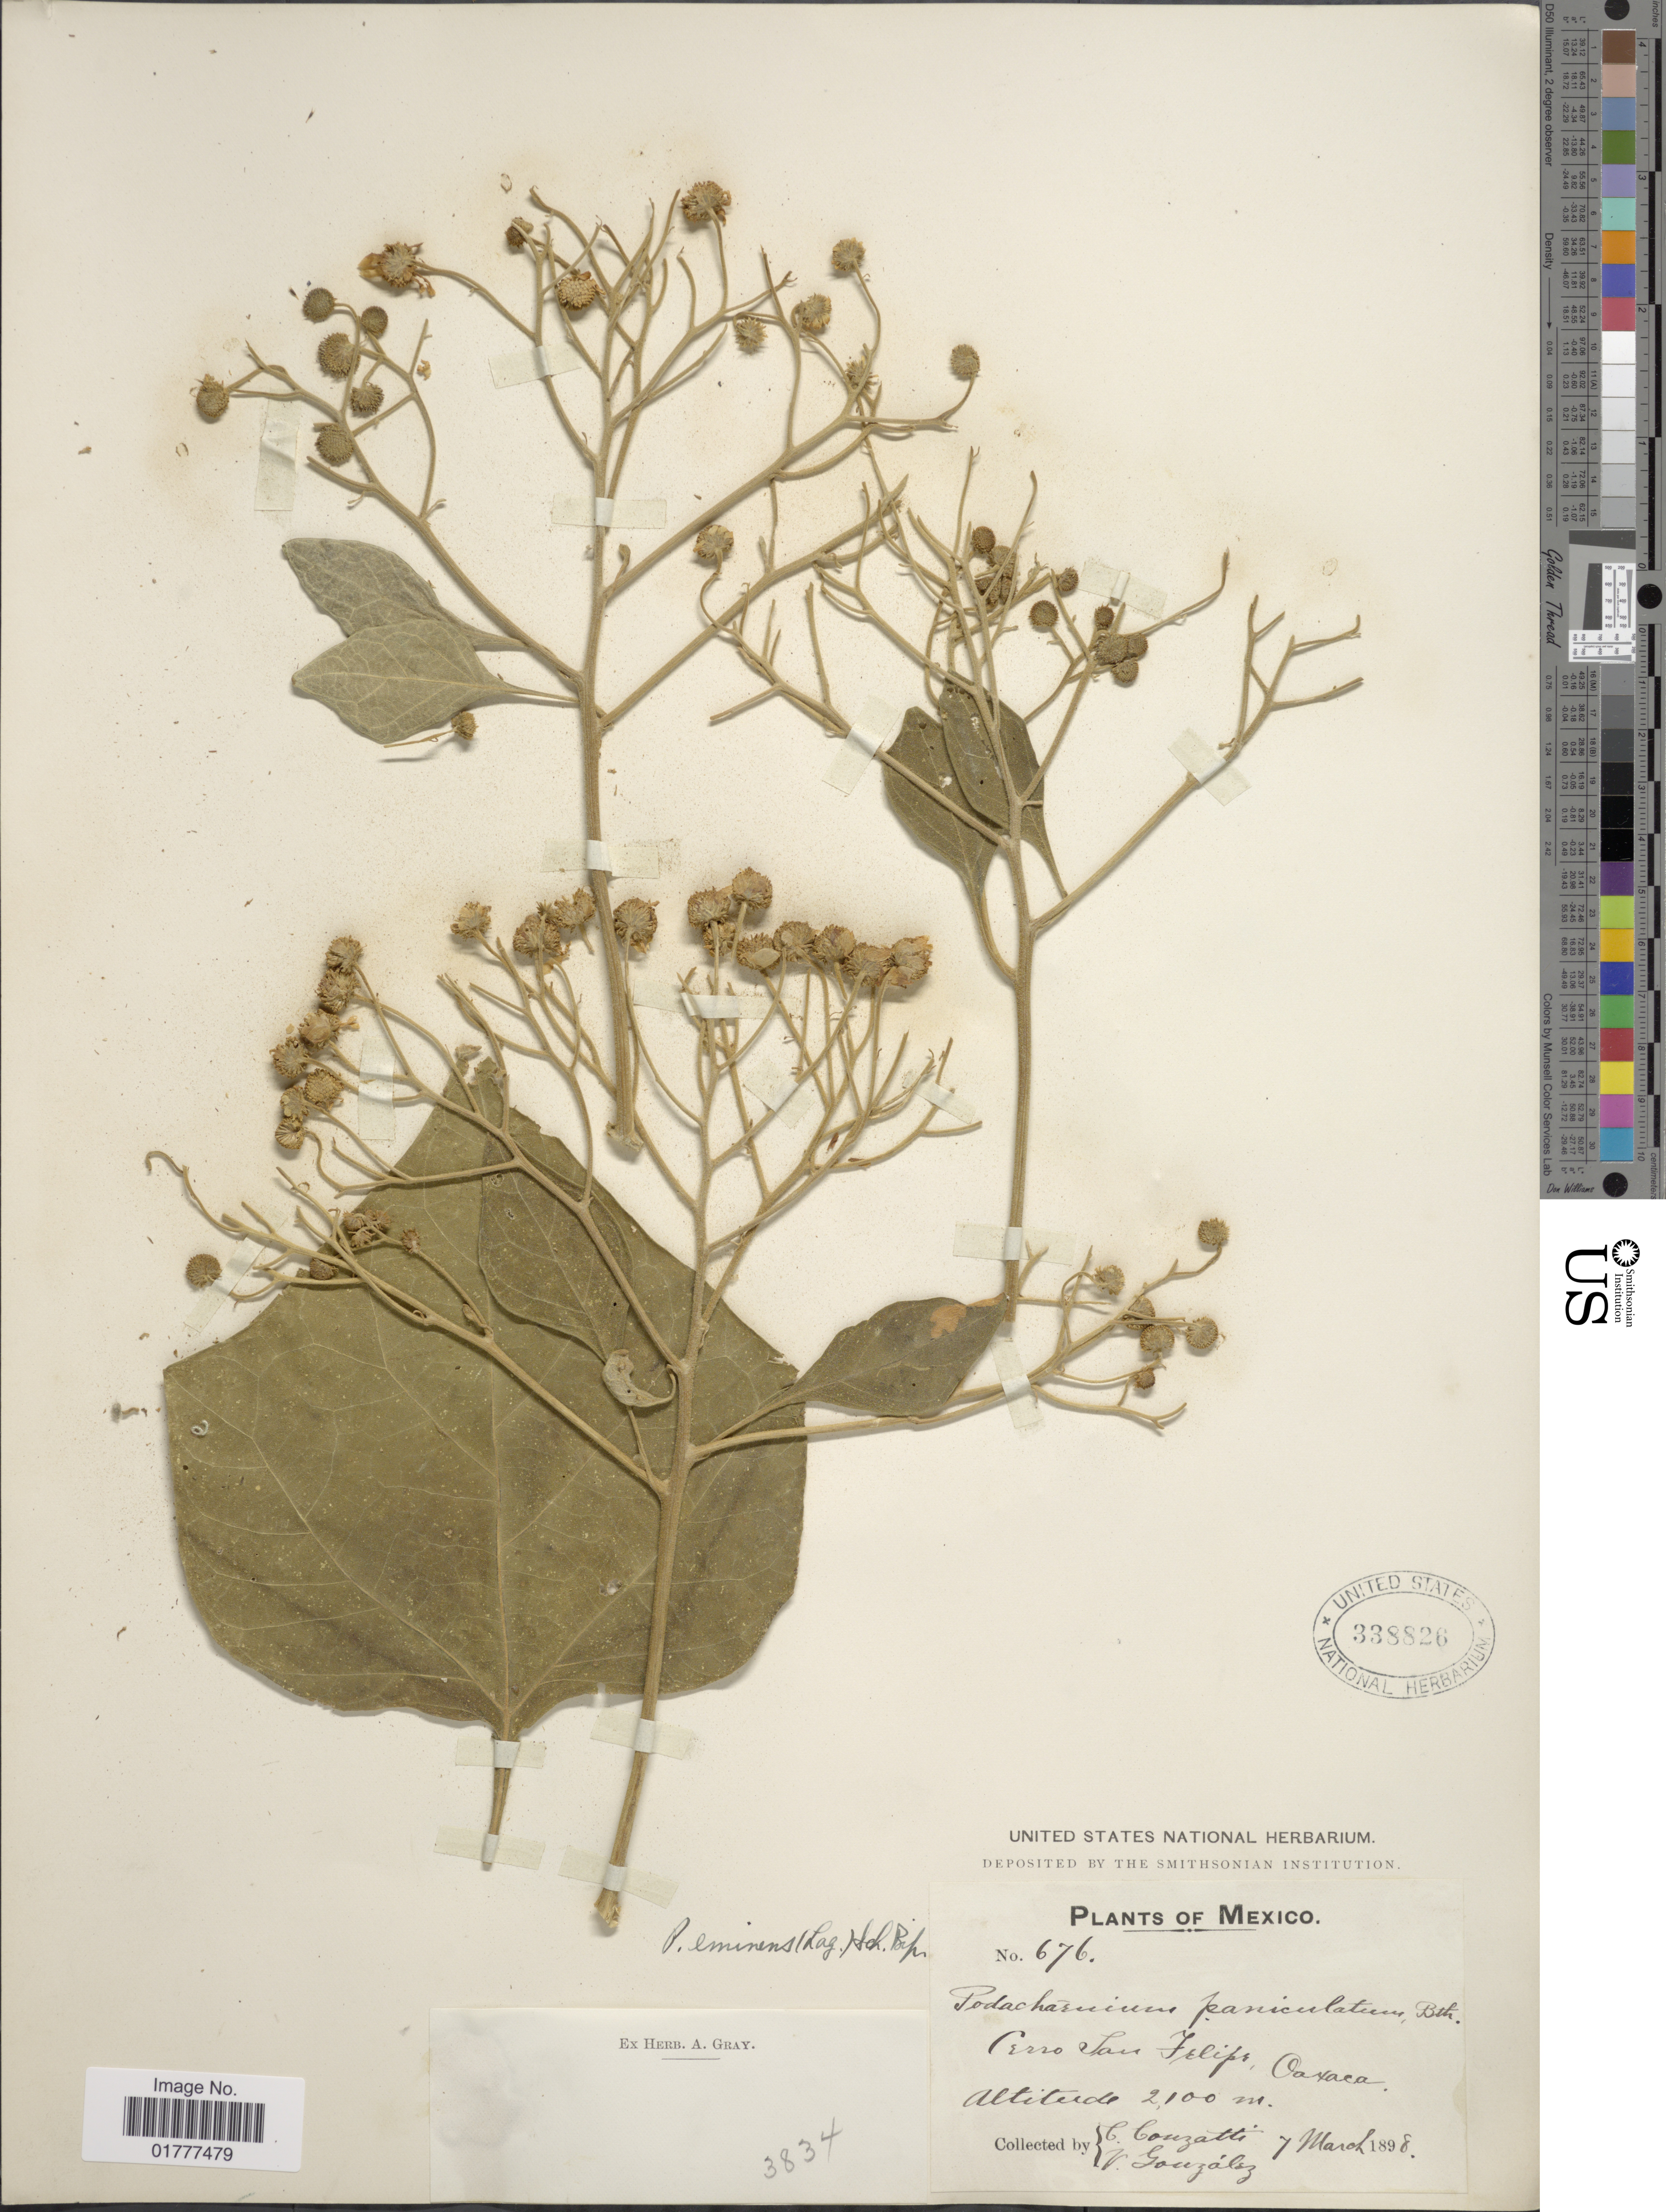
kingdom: Plantae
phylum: Tracheophyta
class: Magnoliopsida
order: Asterales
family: Asteraceae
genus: Podachaenium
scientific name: Podachaenium eminens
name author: (Lag.) Sch. Bip. ex Sch. Bip.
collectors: C. Conzatti & V. González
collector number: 676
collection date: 1898-03-07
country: Mexico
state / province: Oaxaca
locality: Cerro San Felipe. Oaxaca.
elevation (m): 2100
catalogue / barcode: US 338826